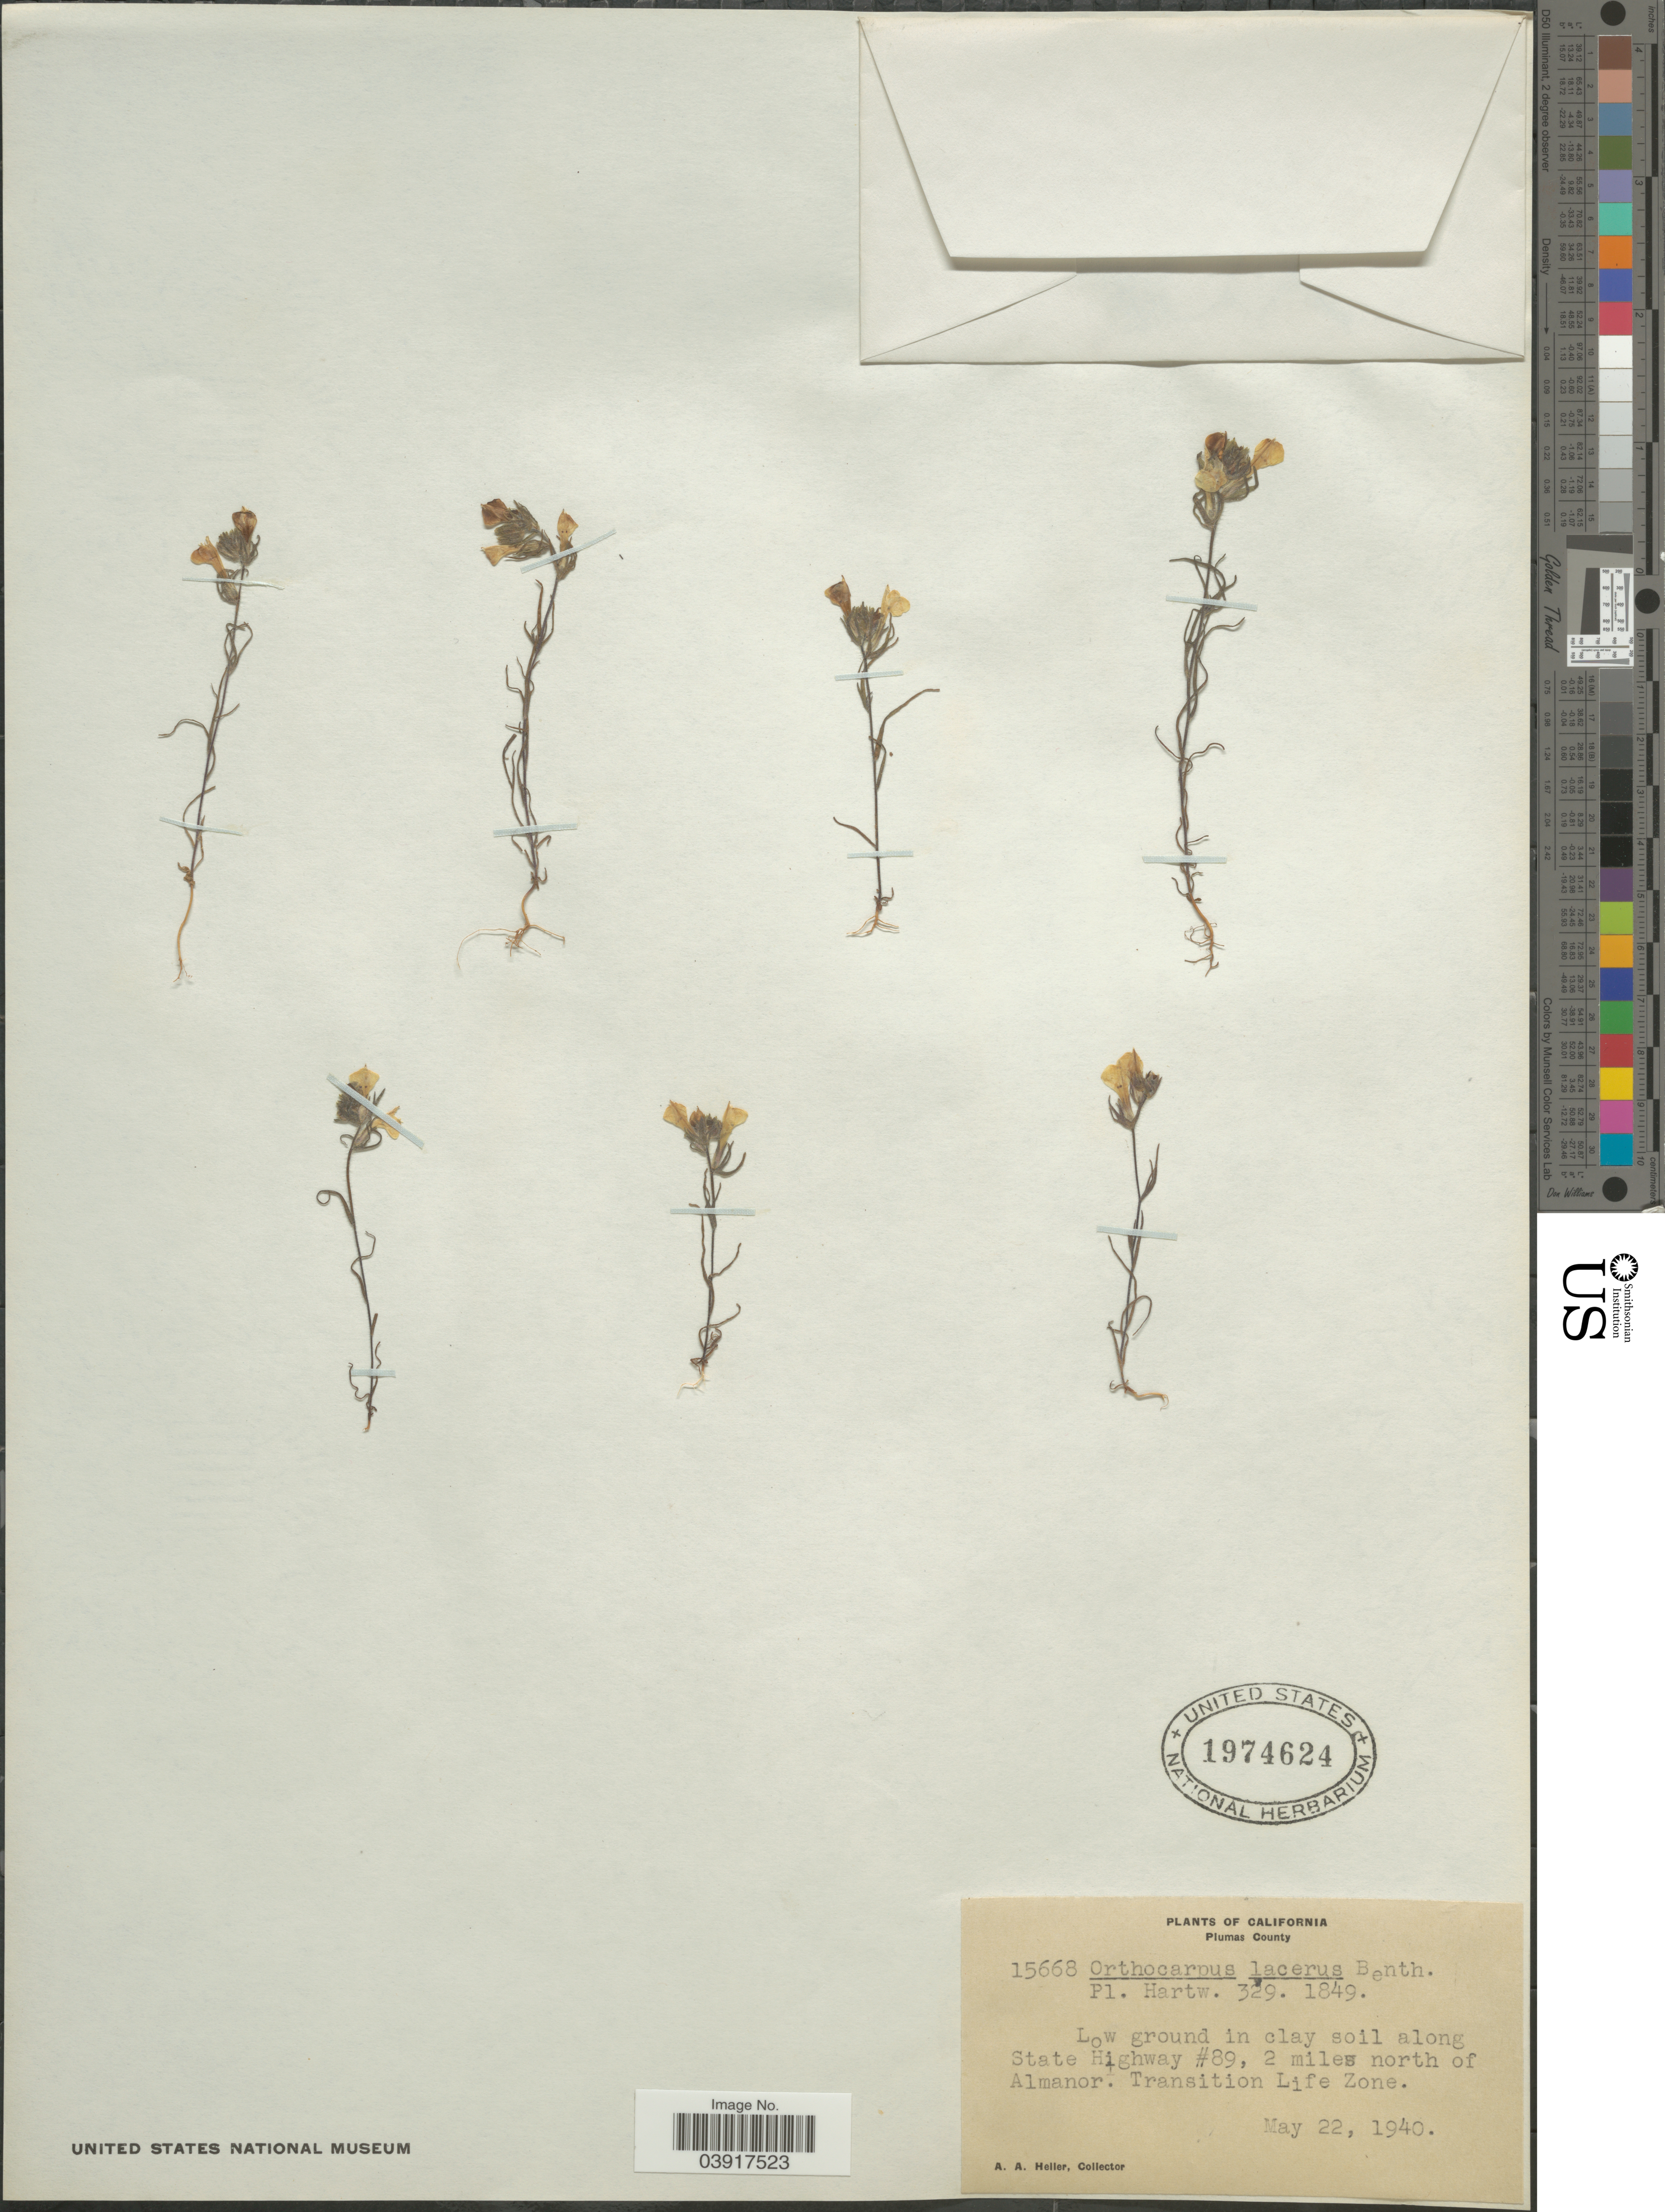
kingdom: Plantae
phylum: Tracheophyta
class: Magnoliopsida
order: Lamiales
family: Orobanchaceae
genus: Orthocarpus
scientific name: Orthocarpus lacerus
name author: Benth.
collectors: A. A. Heller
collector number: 15668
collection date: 1940-05-22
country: United States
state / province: California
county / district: Plumas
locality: Plumas County. Along State Highway #89, 2 miles north of Almanor. Transition Life Zone.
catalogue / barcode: US 1974624